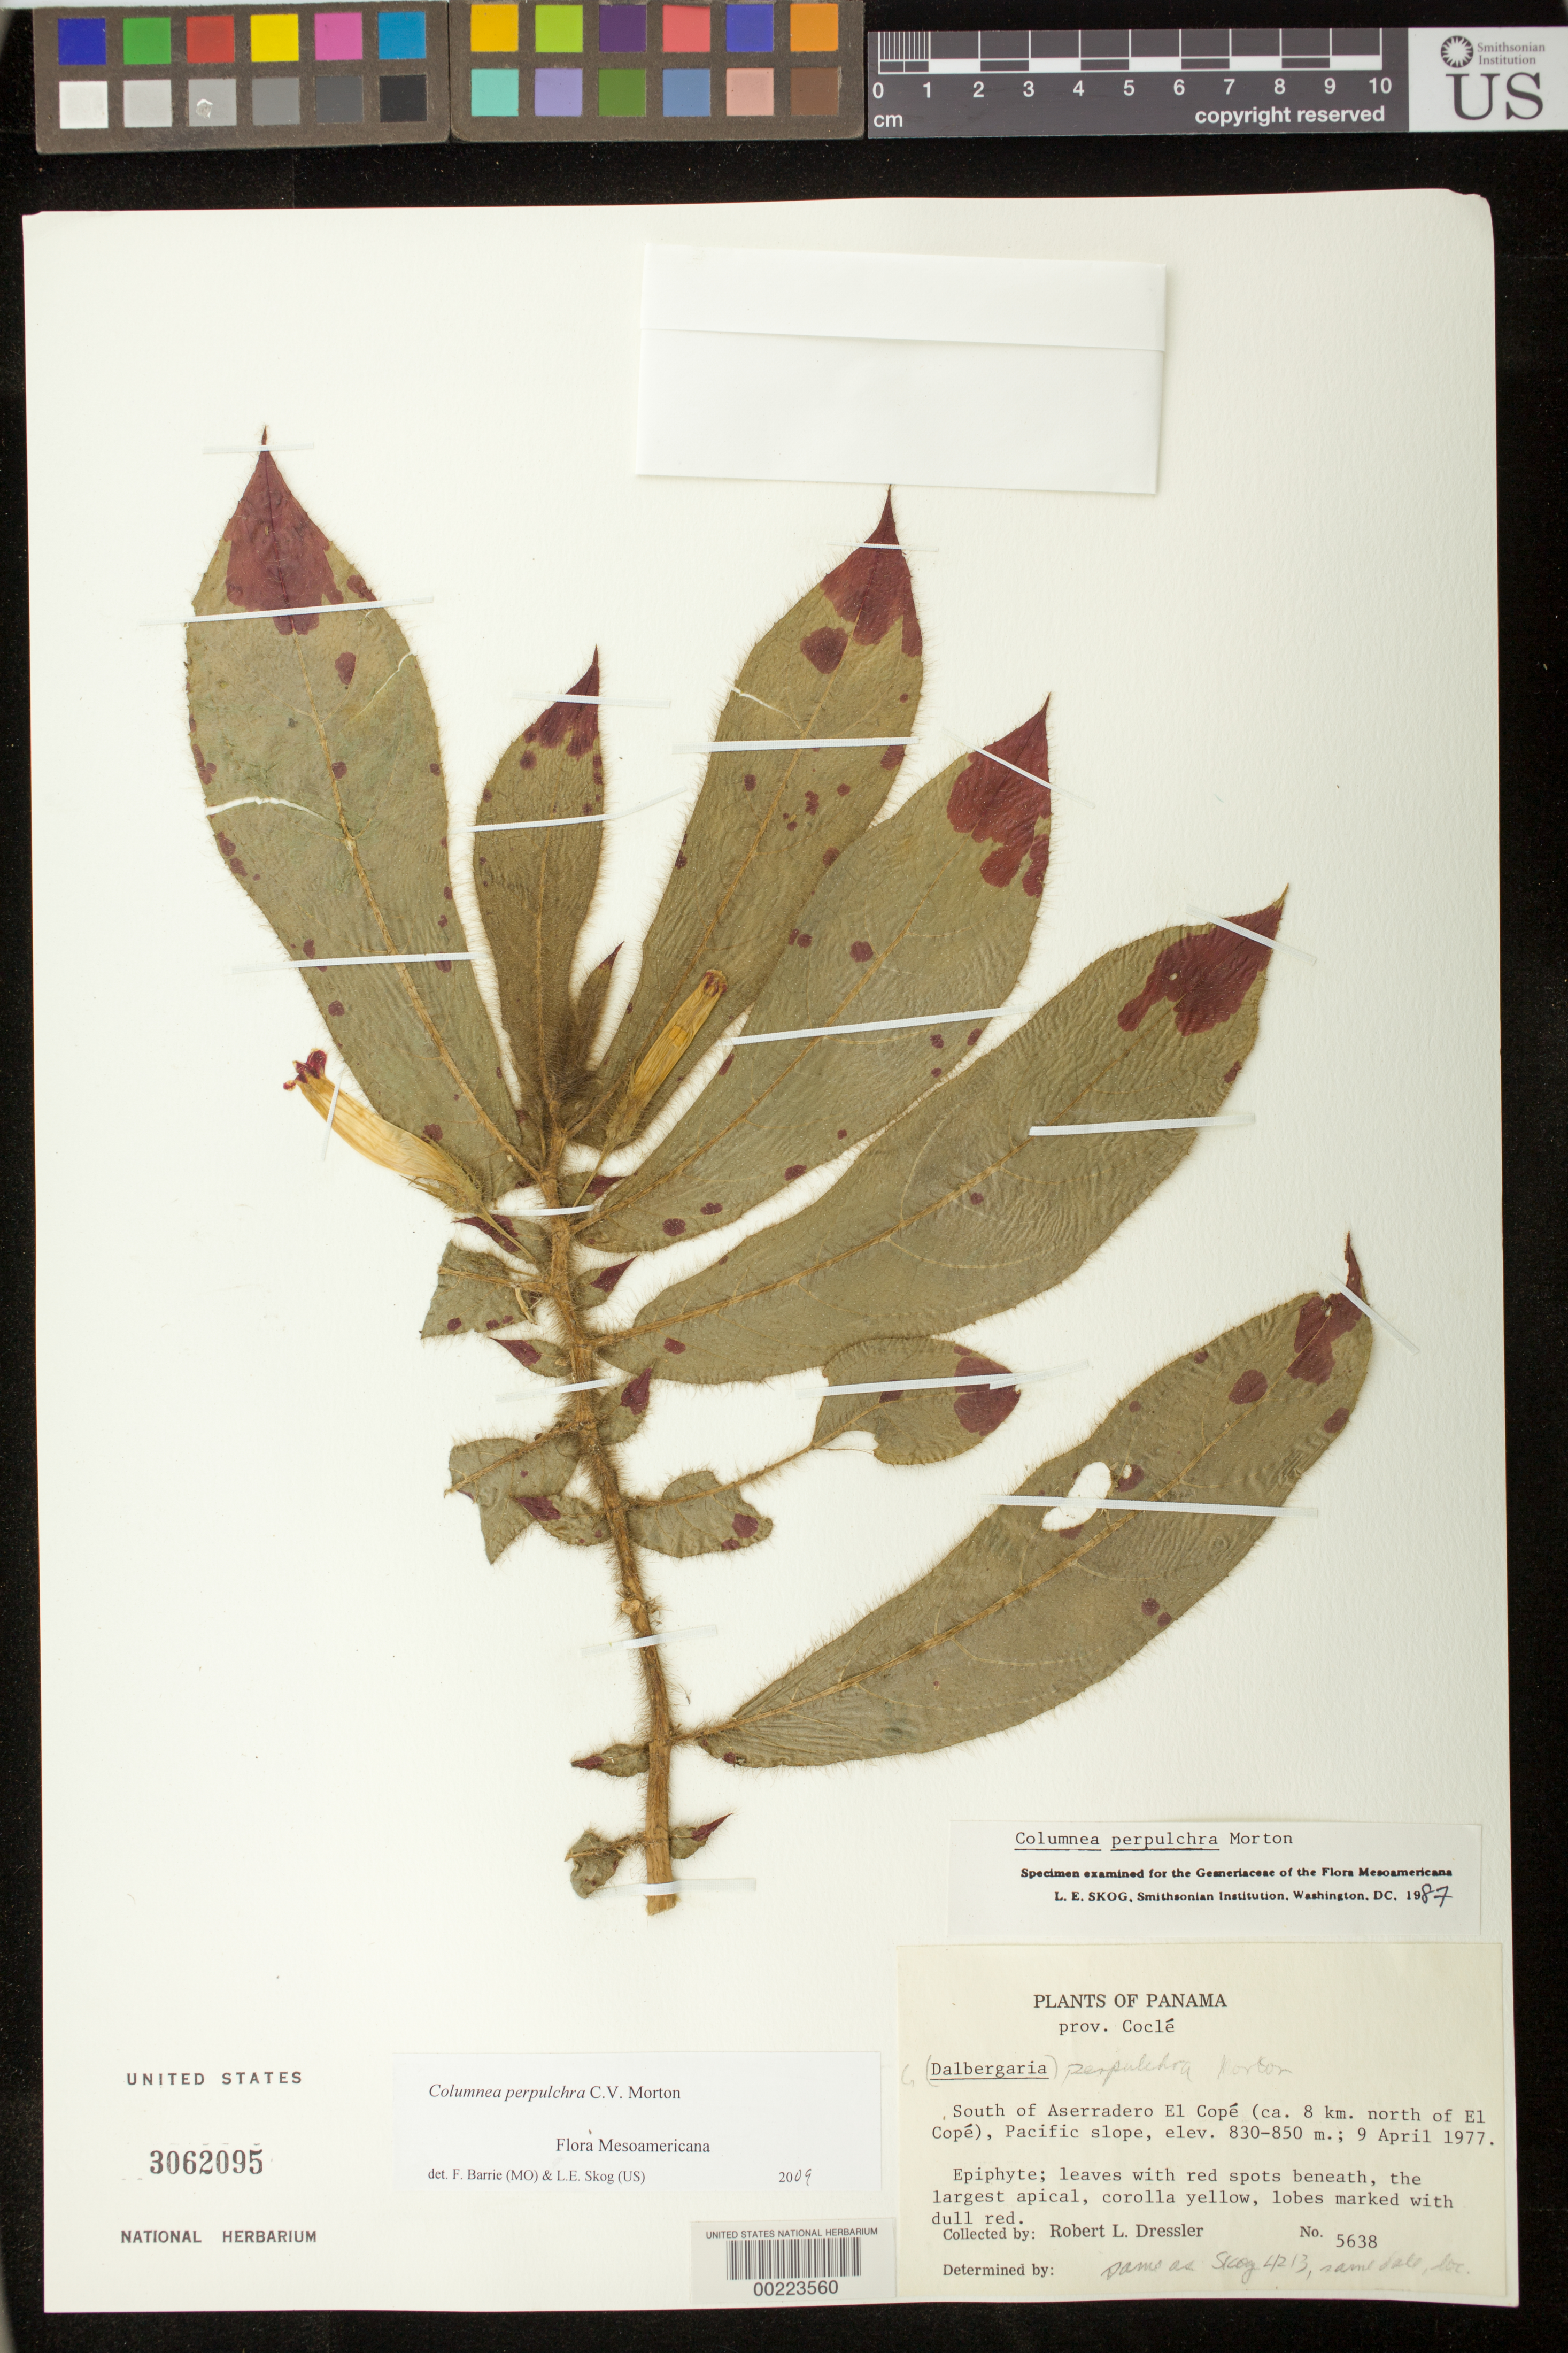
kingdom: Plantae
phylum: Tracheophyta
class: Magnoliopsida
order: Lamiales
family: Gesneriaceae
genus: Columnea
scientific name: Columnea perpulchra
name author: C.V. Morton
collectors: R. Dressler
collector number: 5638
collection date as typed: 09 Apr 1977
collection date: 1977-04-09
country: Panama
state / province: Coclé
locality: S of Aserradero El Cope (ca 8 km N of El Cope), Pacific slope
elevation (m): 830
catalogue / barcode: US 3062095